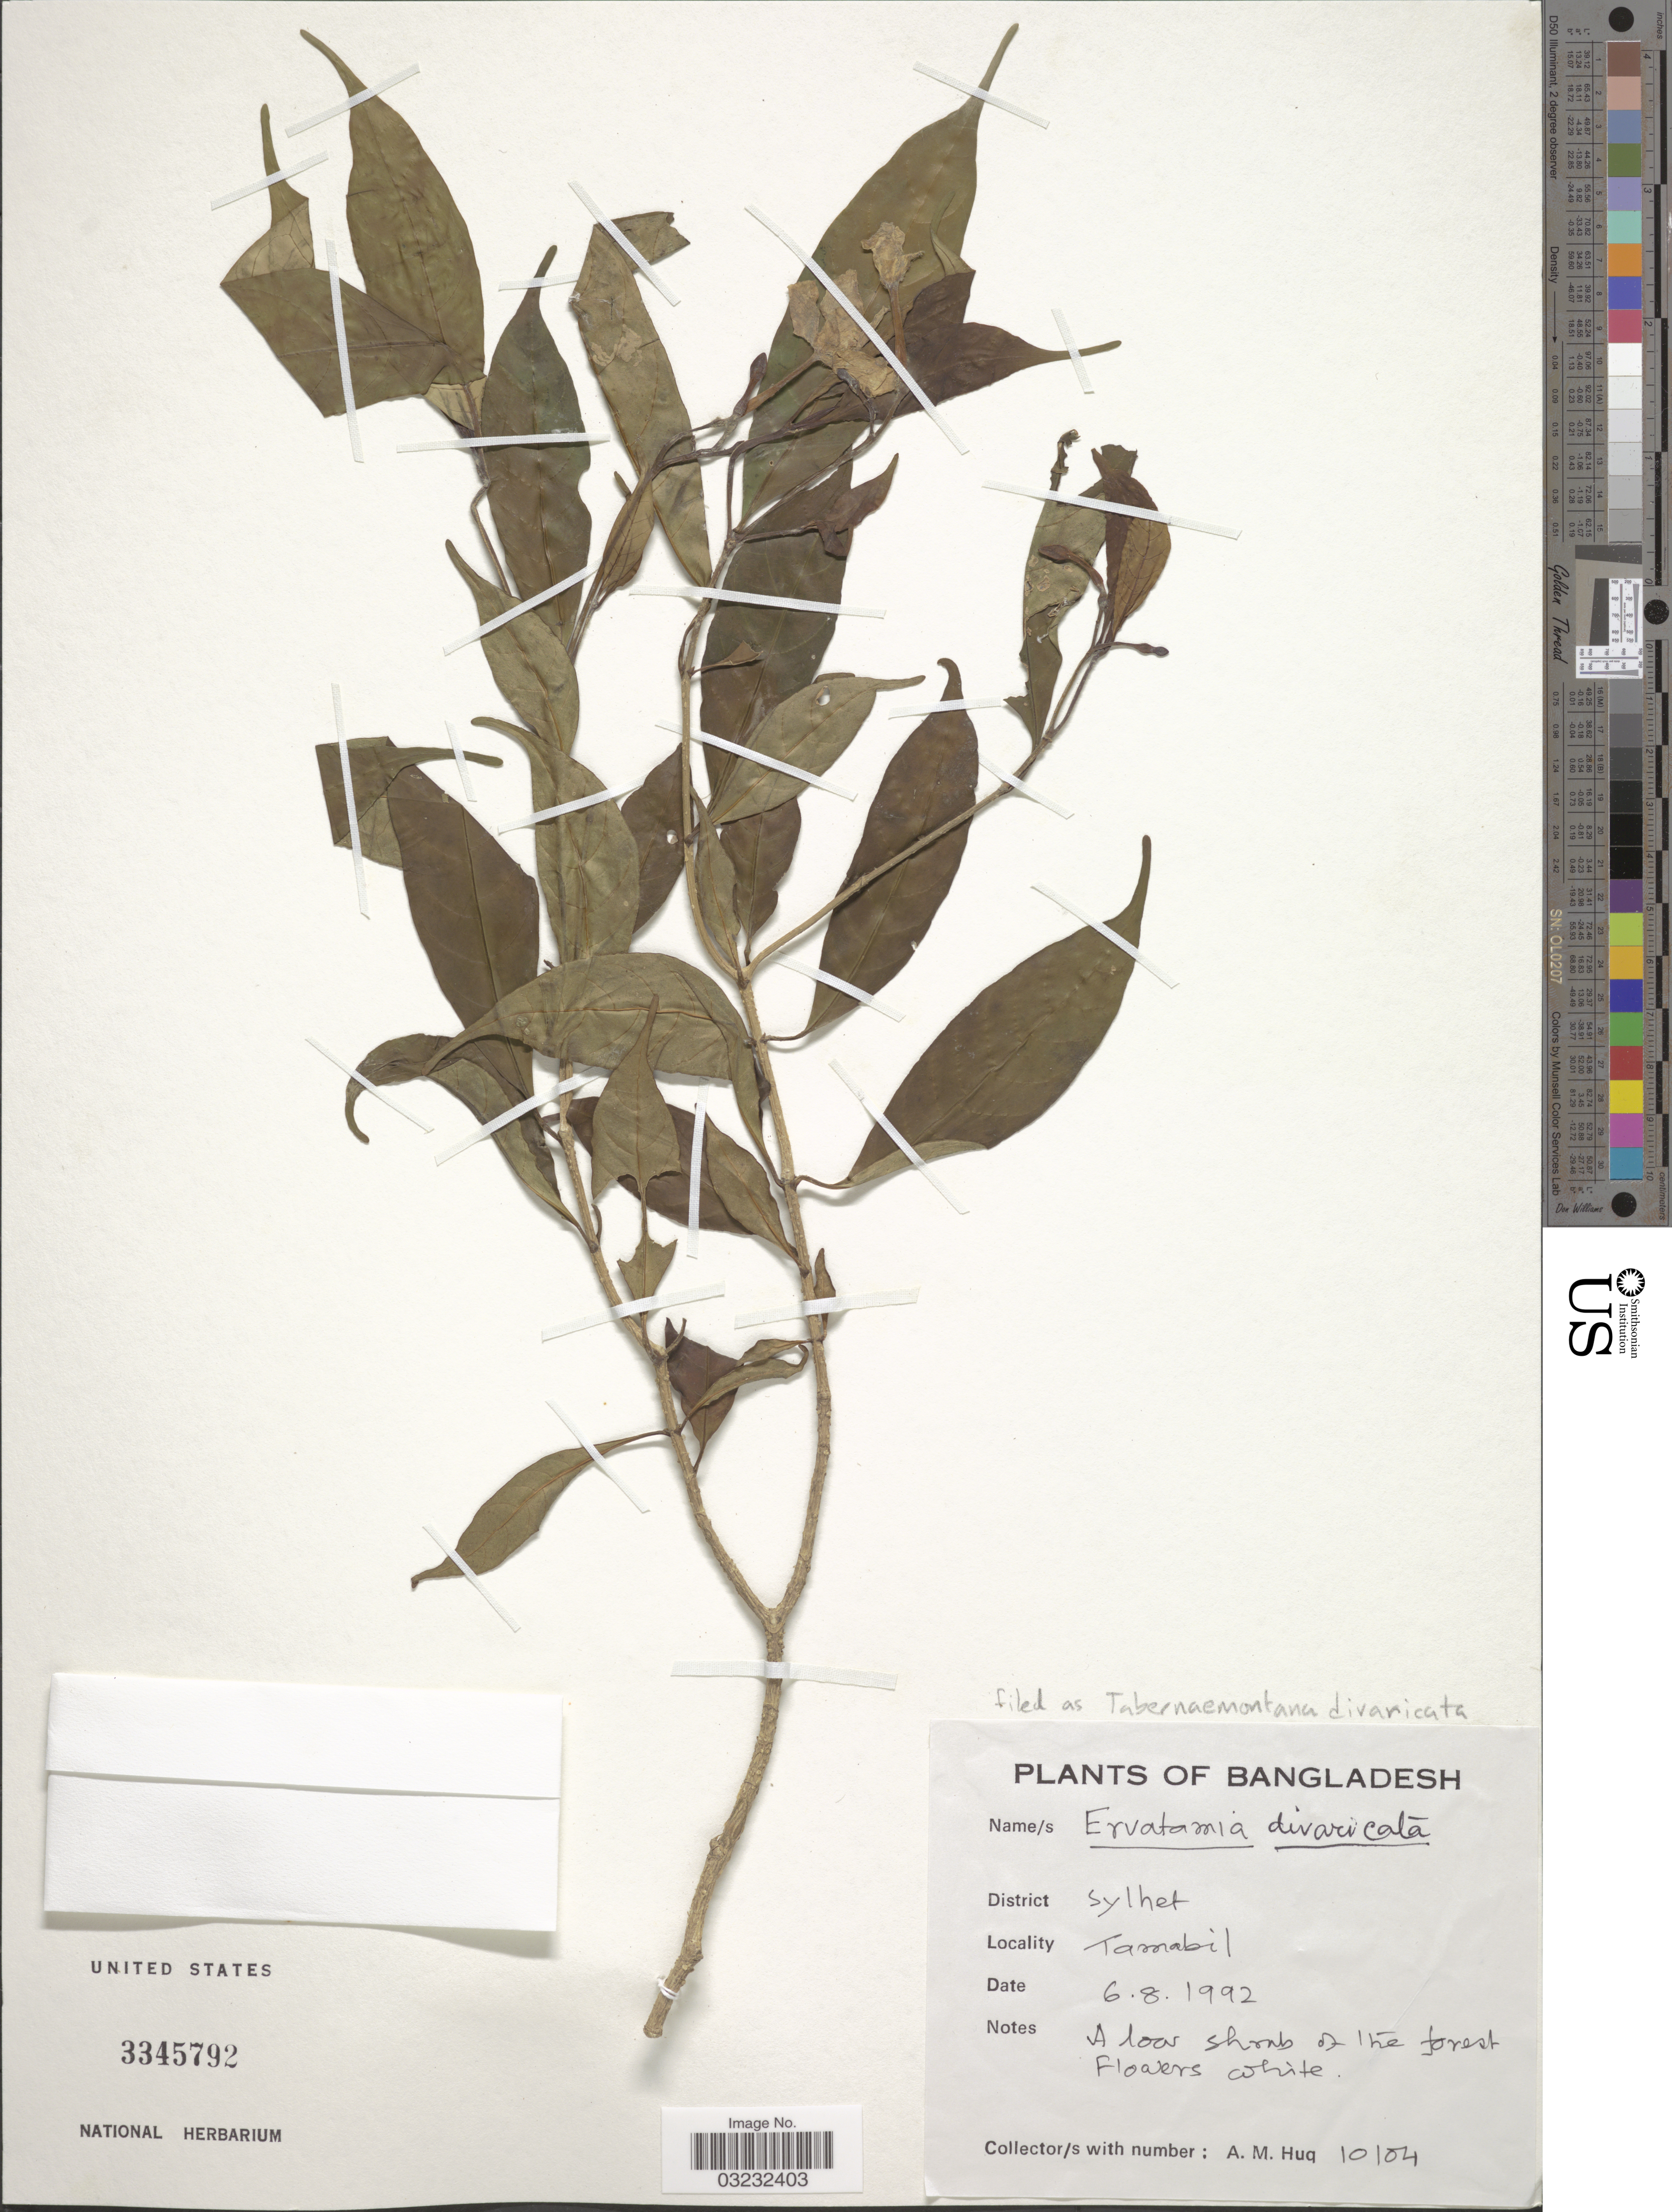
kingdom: Plantae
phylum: Tracheophyta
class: Magnoliopsida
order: Gentianales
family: Apocynaceae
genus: Tabernaemontana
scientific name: Tabernaemontana divaricata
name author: (L.) R. Br. ex Roem. & Schult.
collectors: A. M. Huq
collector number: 10104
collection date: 1992-08-06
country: Bangladesh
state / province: Sylhet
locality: District Sylhet, Tamabil.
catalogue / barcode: US 3345792